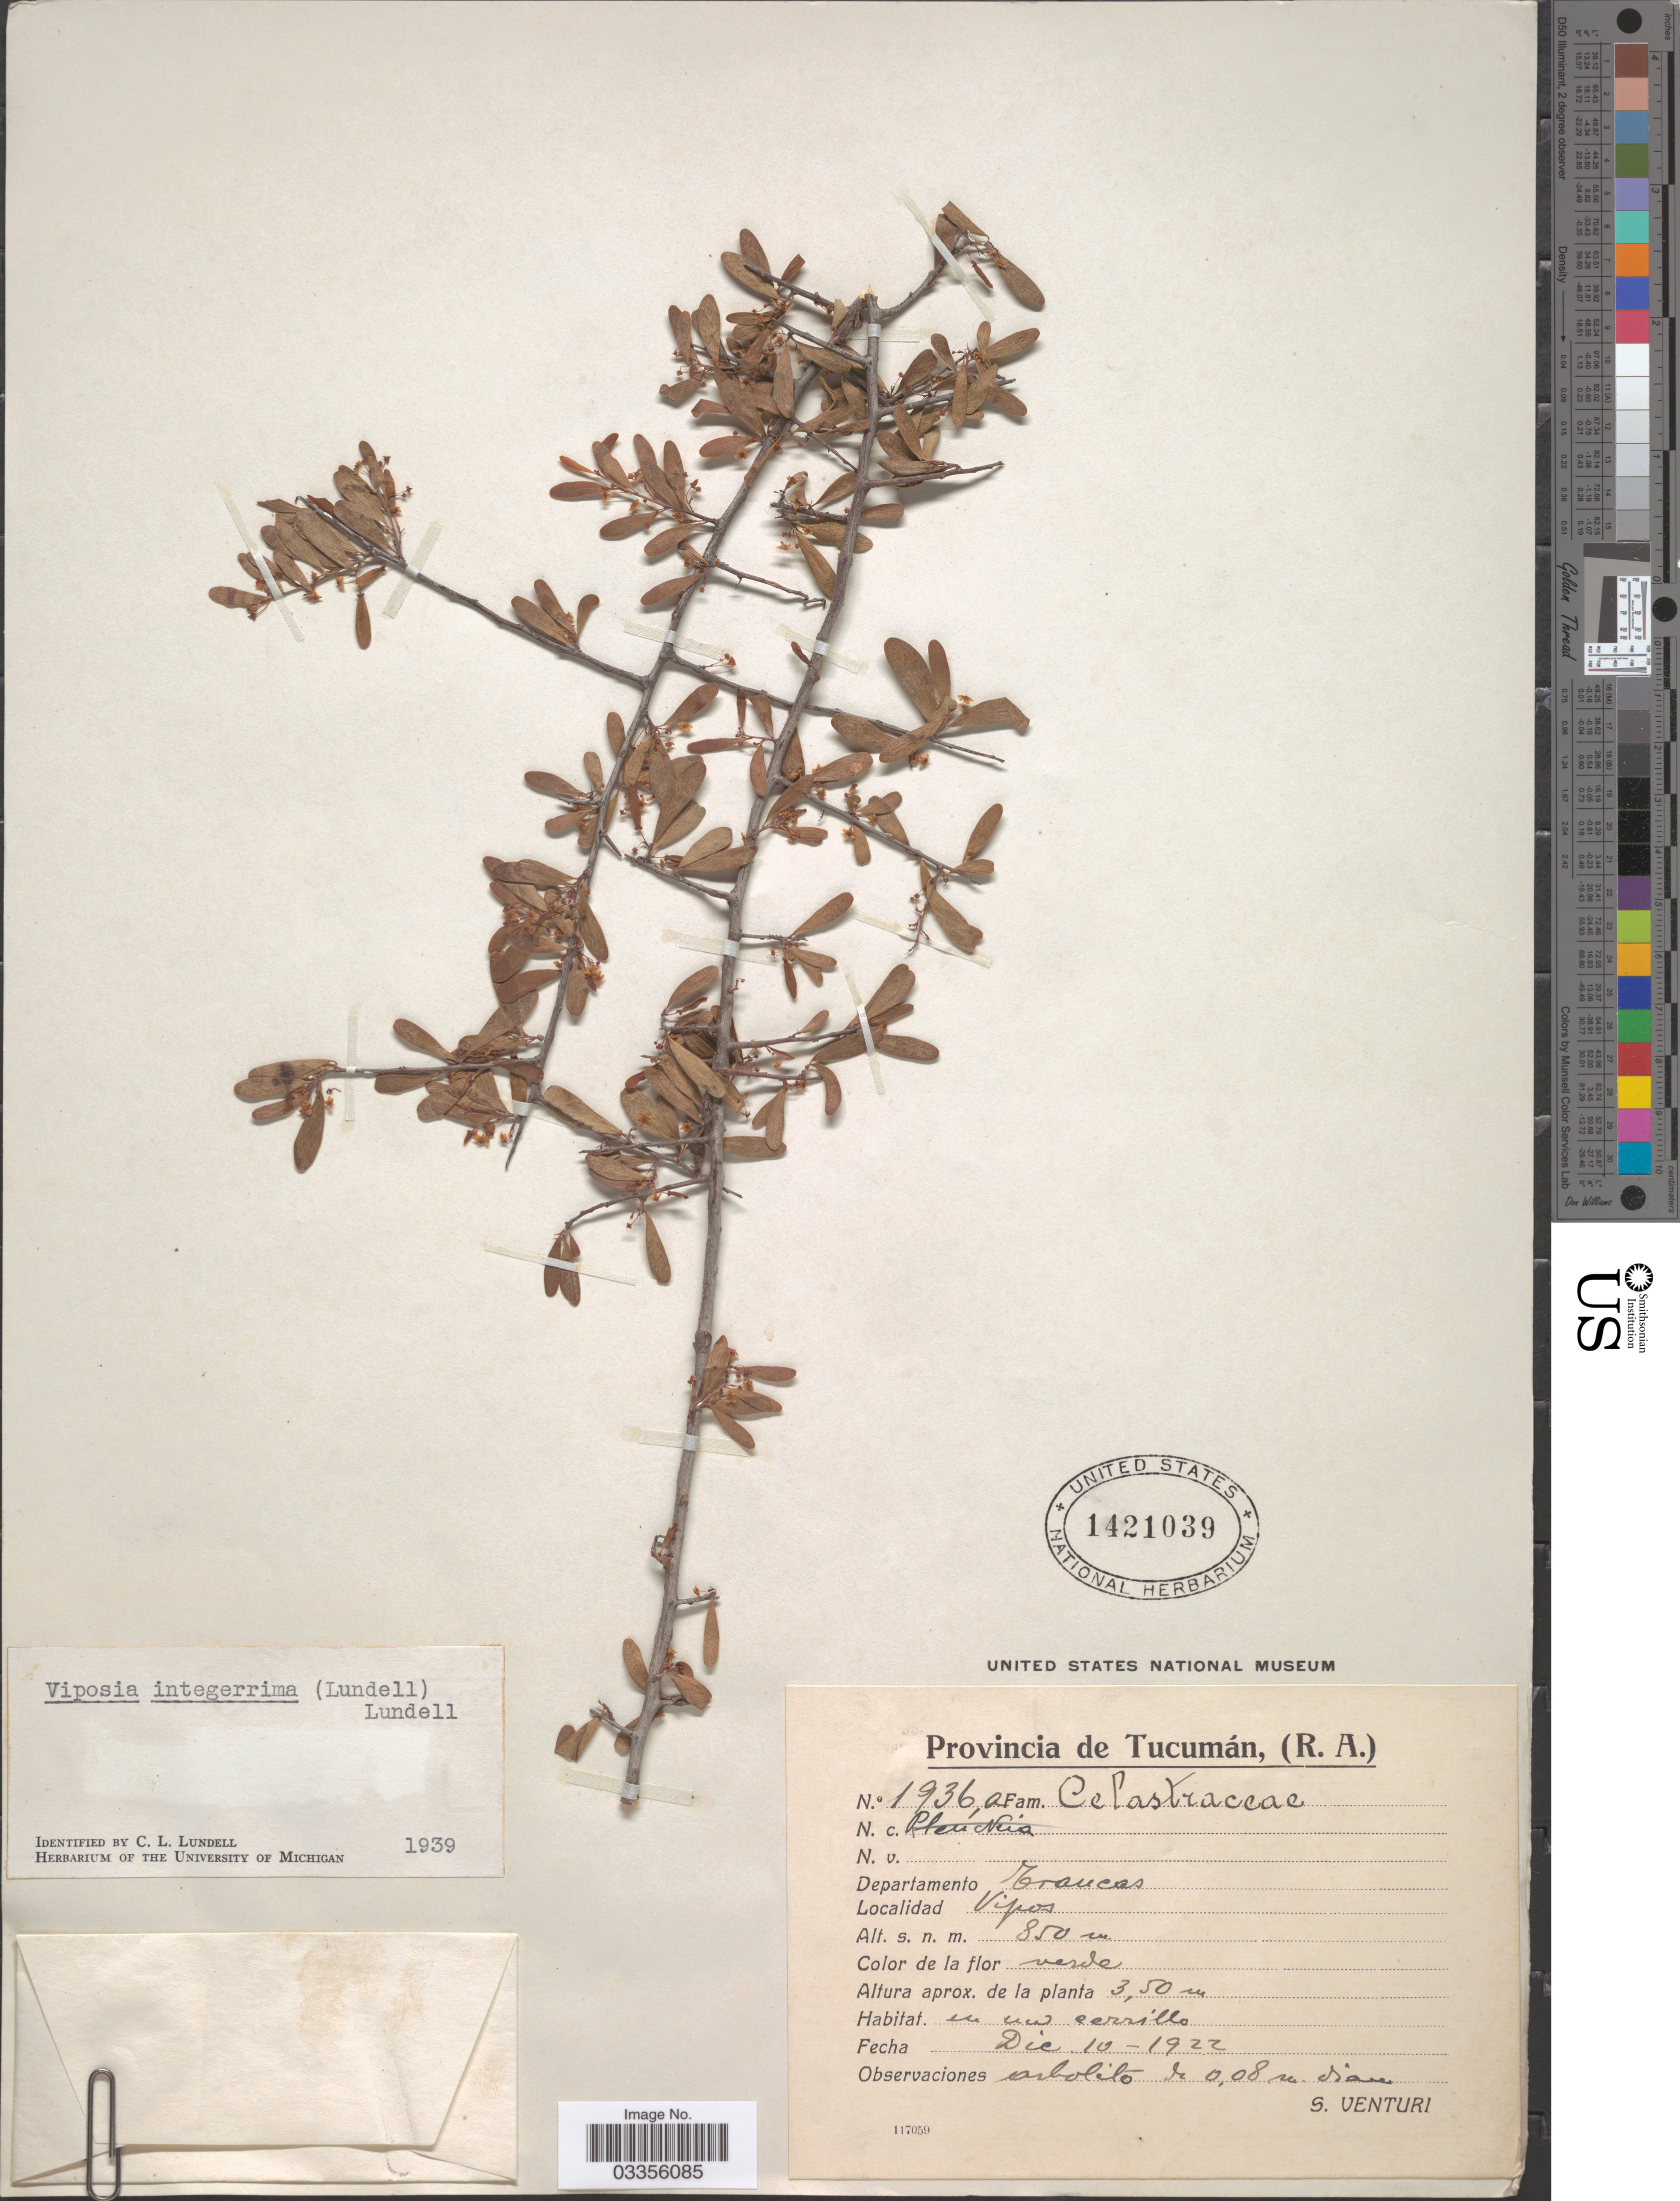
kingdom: Plantae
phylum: Tracheophyta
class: Magnoliopsida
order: Celastrales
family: Celastraceae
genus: Plenckia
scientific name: Plenckia integerrima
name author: Lundell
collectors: S. Venturi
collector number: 1936a*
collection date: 1922-12-10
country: Argentina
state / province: Tucuman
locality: Departamento Trancas. Vipos.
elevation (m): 850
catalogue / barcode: US 1421039